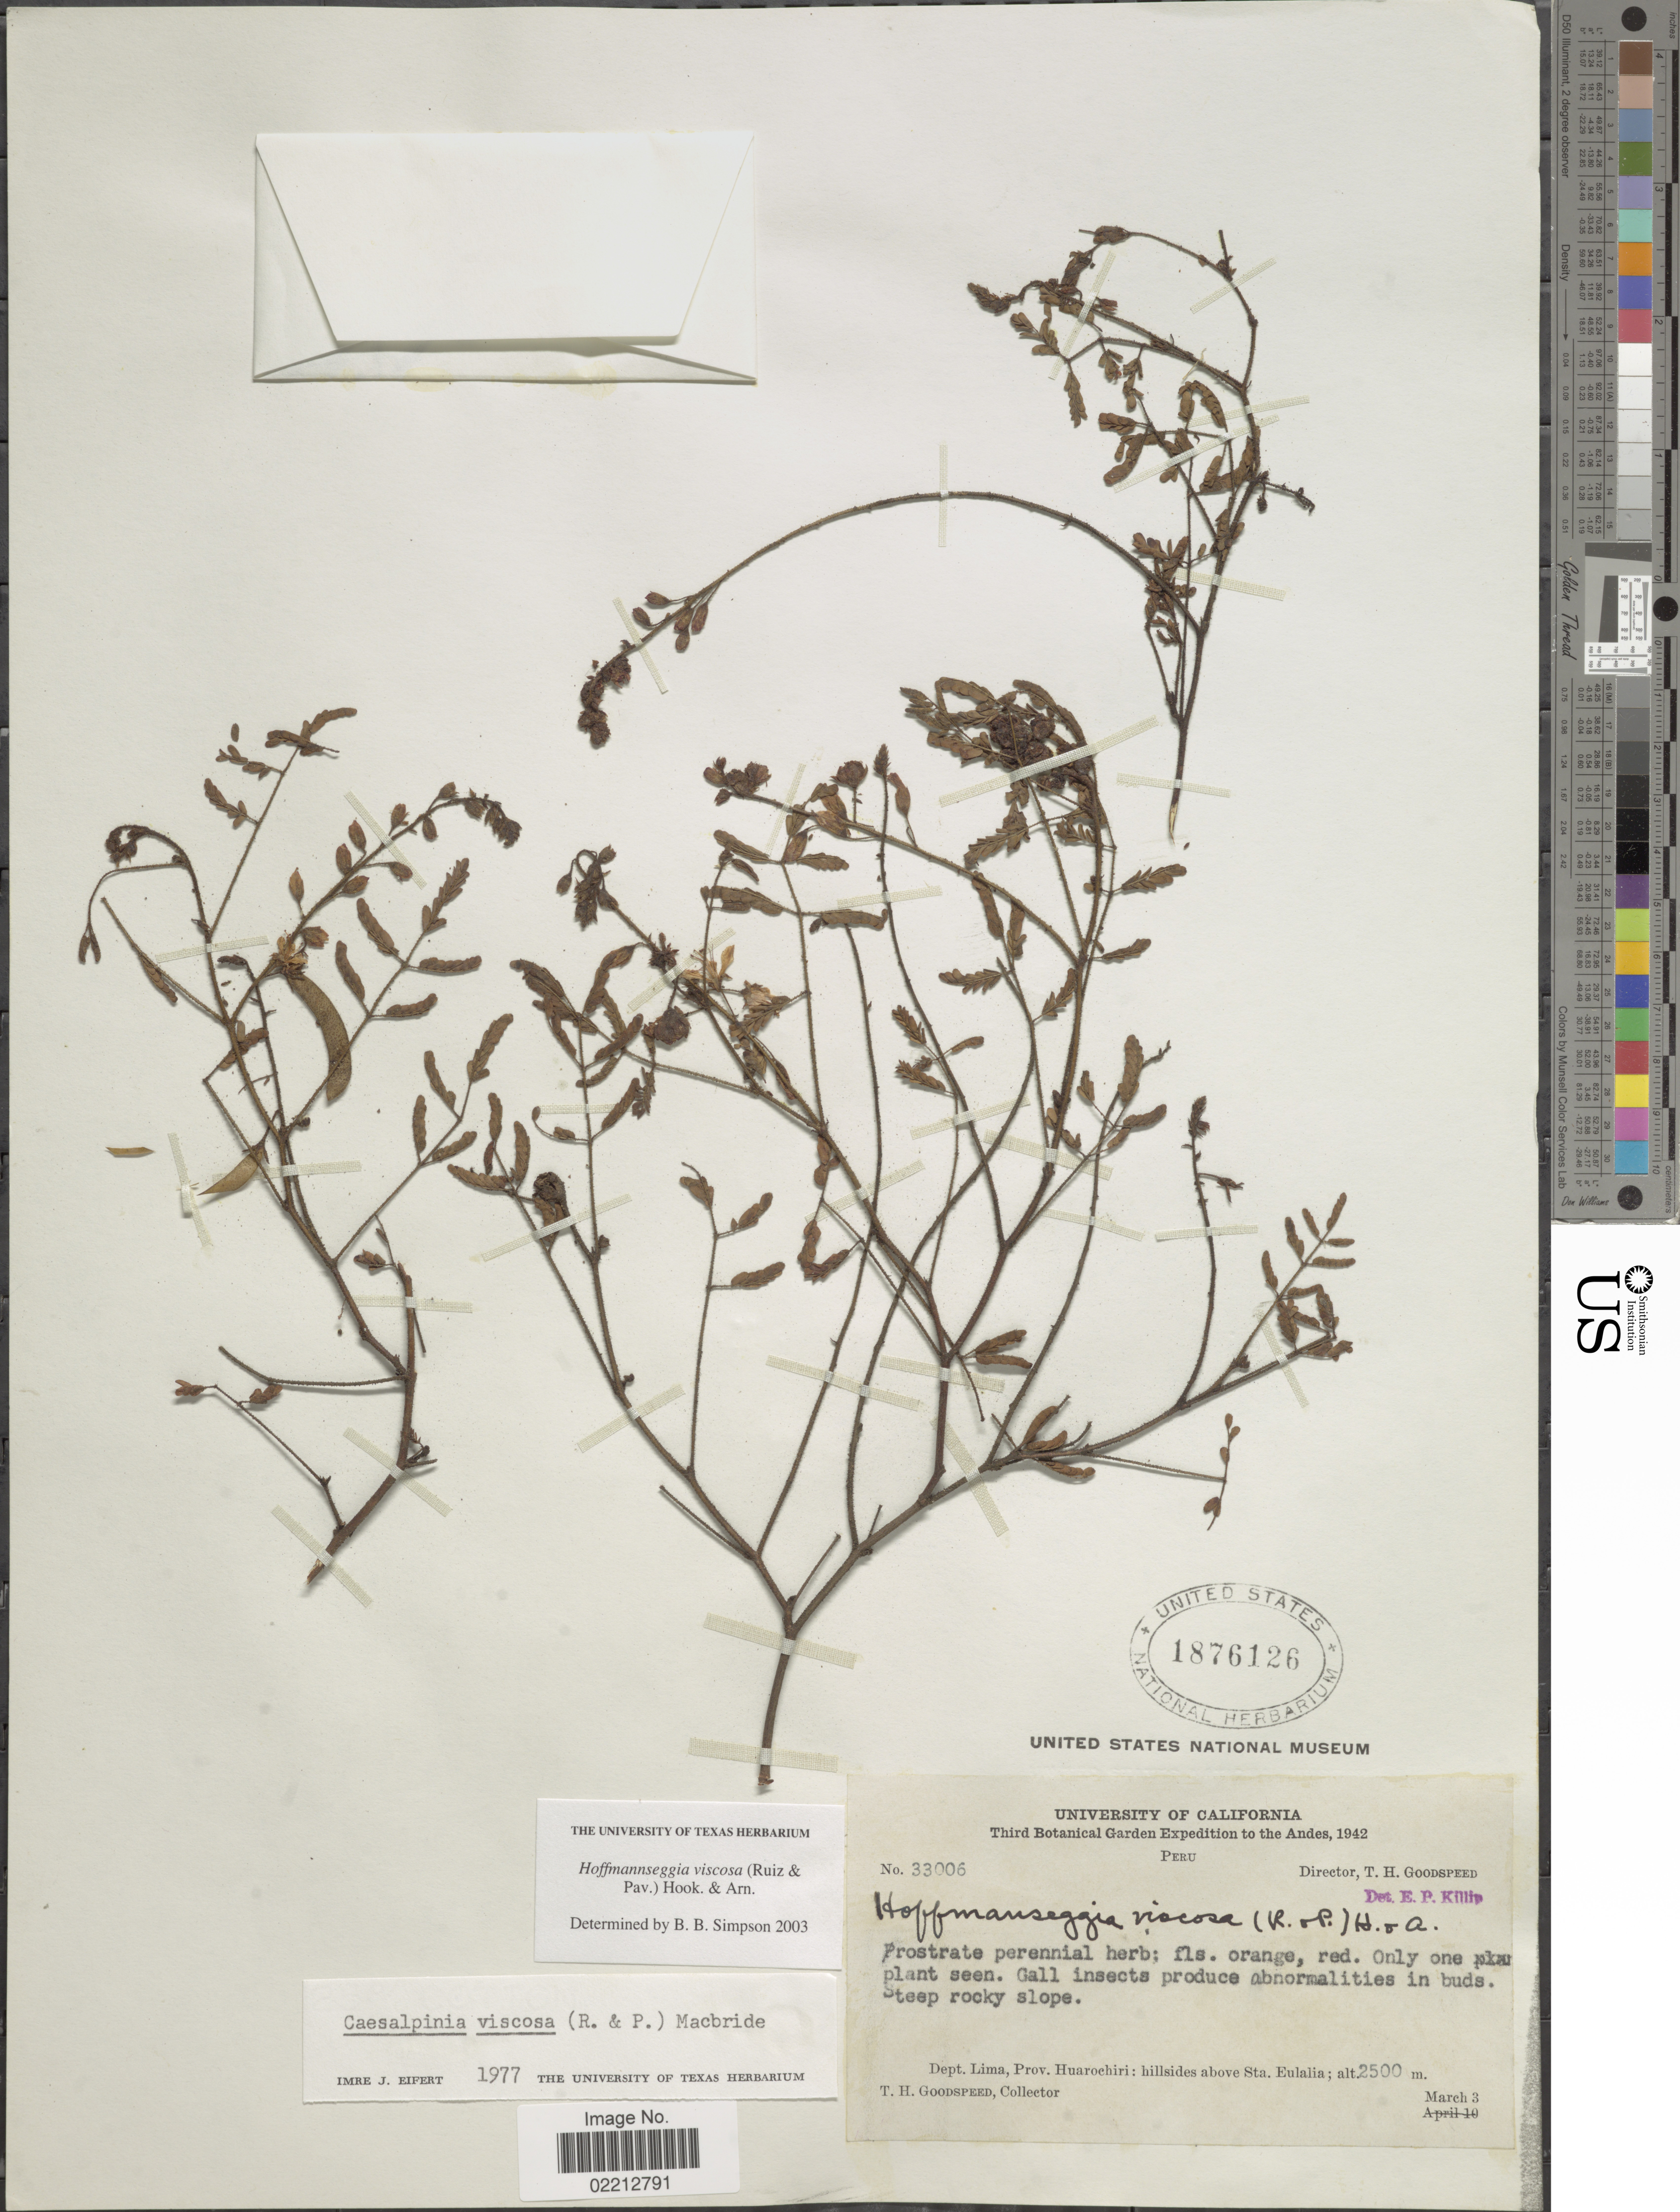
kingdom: Plantae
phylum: Tracheophyta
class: Magnoliopsida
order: Fabales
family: Fabaceae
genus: Hoffmannseggia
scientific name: Hoffmannseggia viscosa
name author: Hook. & Arn.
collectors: T. Goodspeed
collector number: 33006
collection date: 1942-03-03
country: Peru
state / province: Lima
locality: The Andes, Prov. Huarichiri: hillsides above Sta. Eulalia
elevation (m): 2500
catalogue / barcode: US 1876126